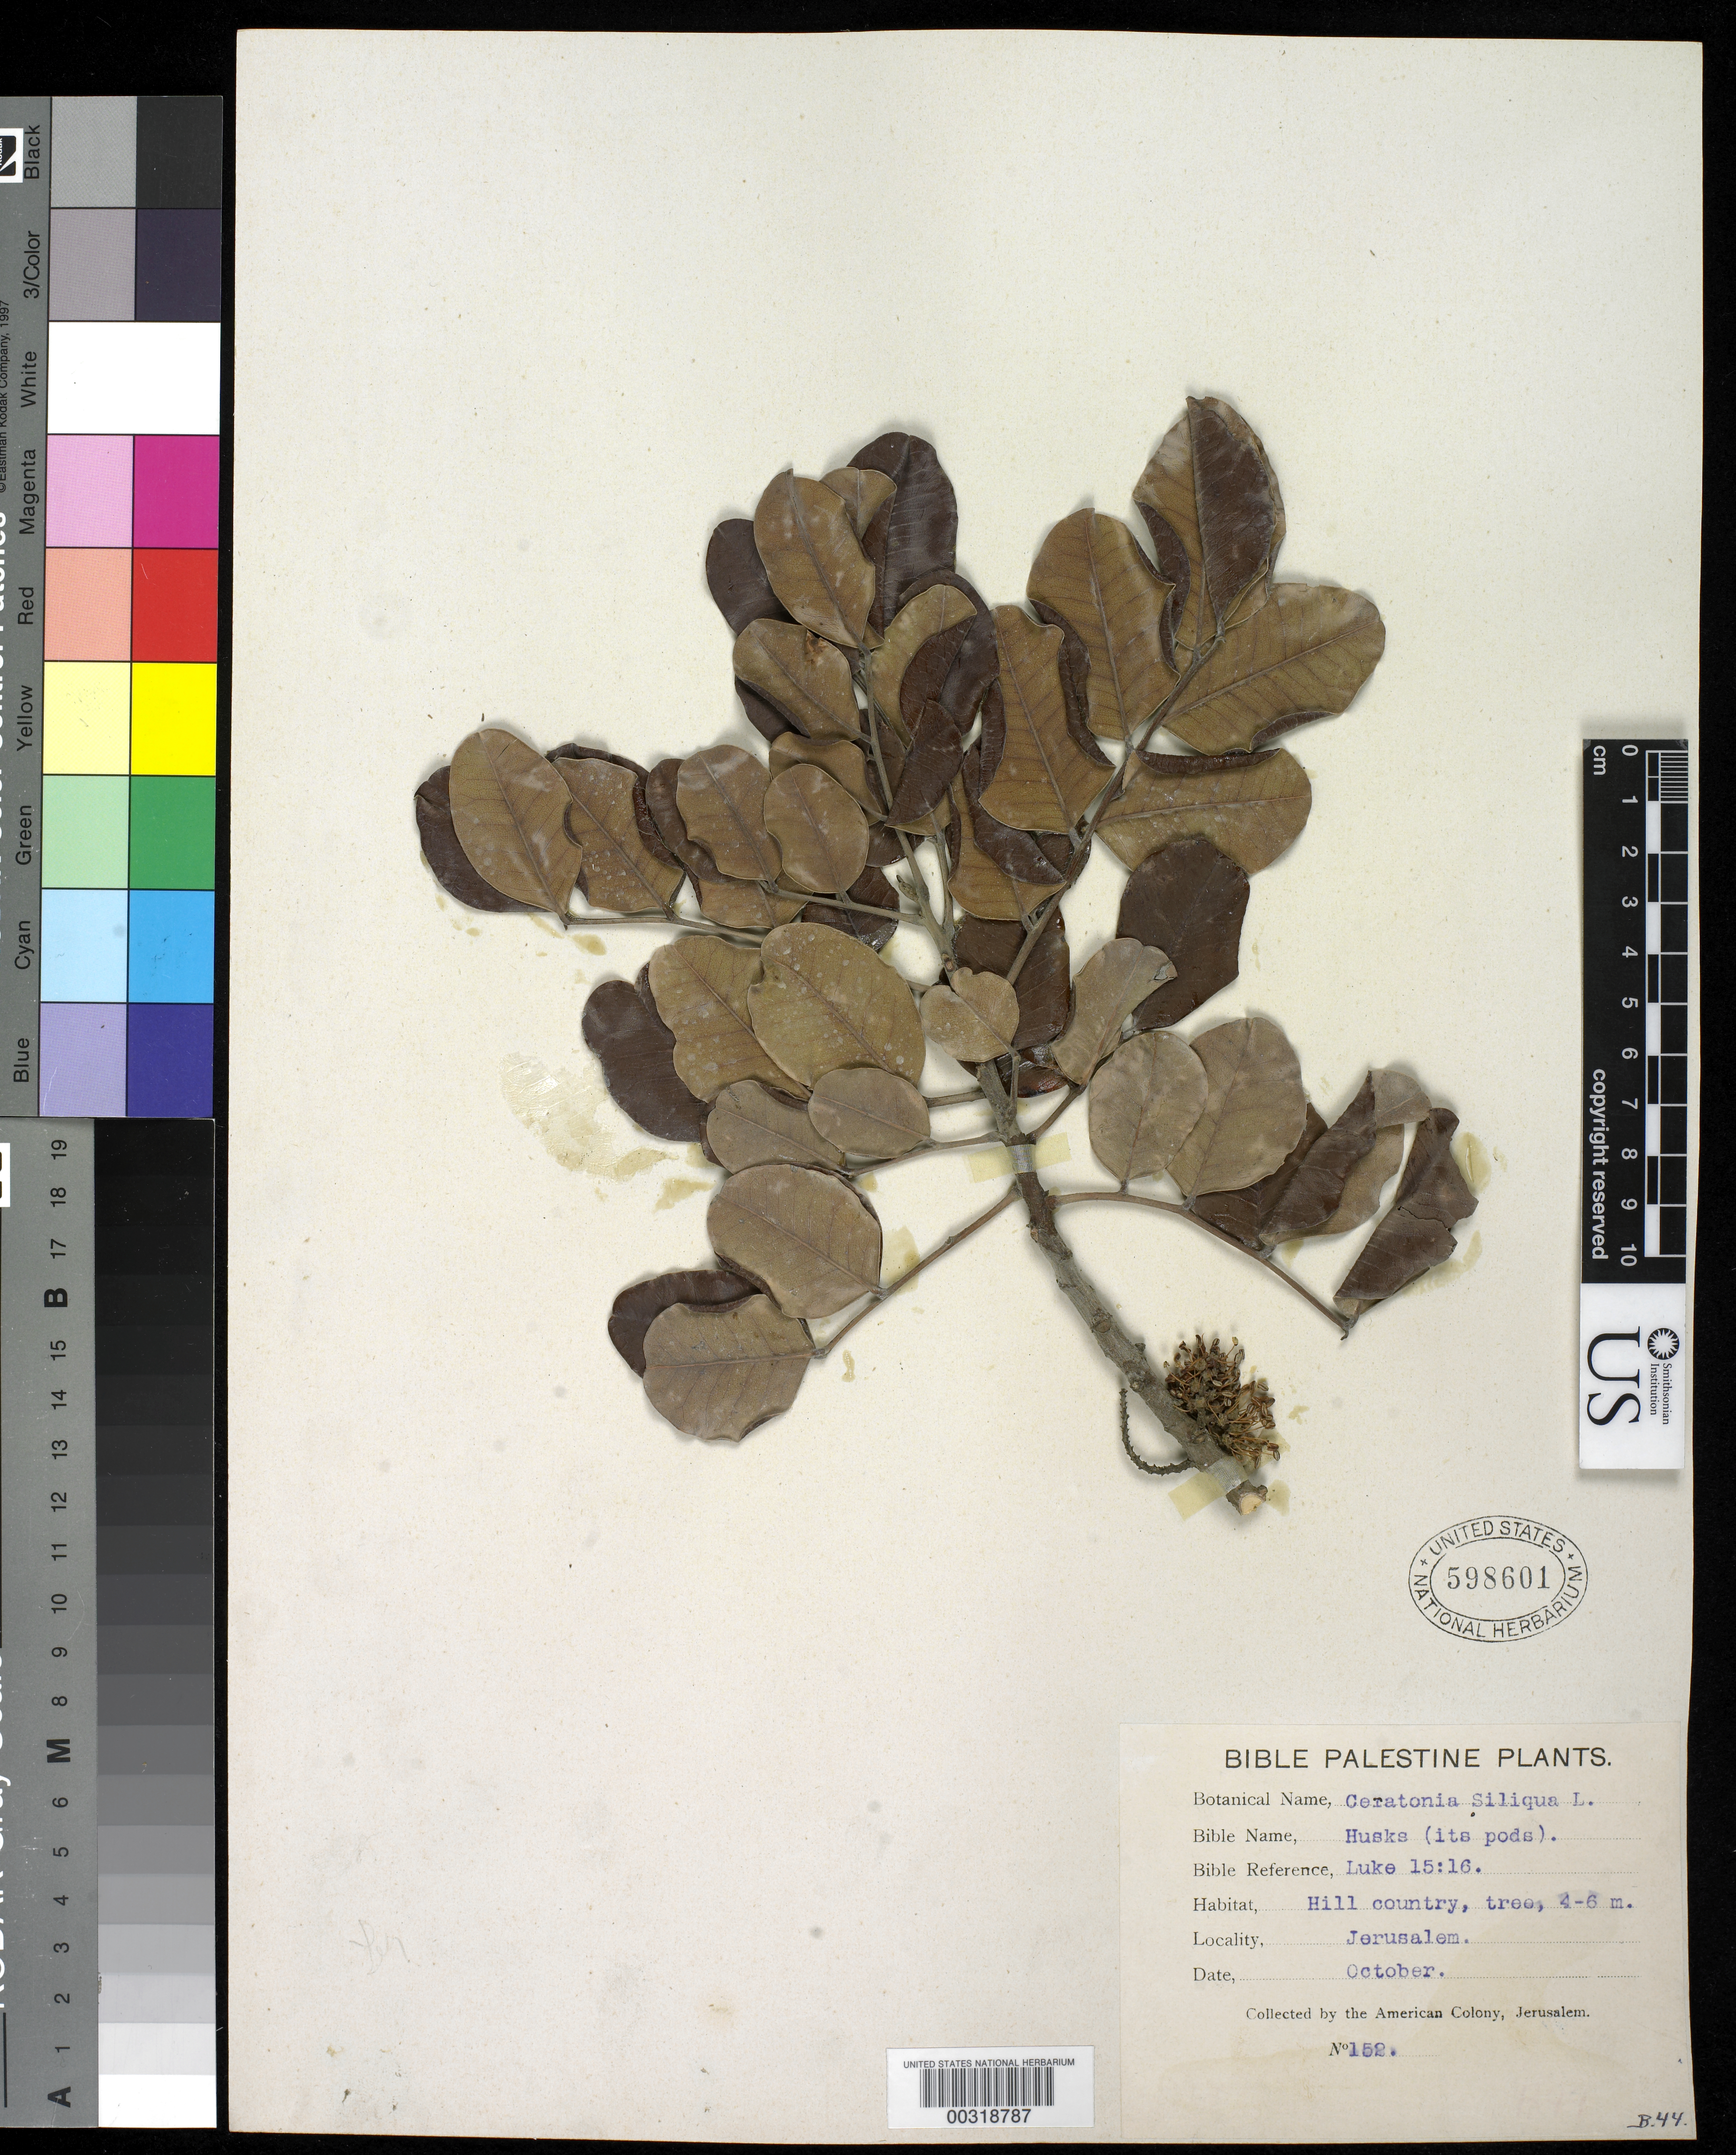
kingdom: Plantae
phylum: Tracheophyta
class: Magnoliopsida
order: Fabales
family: Fabaceae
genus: Ceratonia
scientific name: Ceratonia siliqua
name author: L.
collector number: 152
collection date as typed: Oct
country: Israel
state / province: Jerusalem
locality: Jerusalem. [Yerushalayim (Jerusalem) District]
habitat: Hill country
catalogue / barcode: US 598601